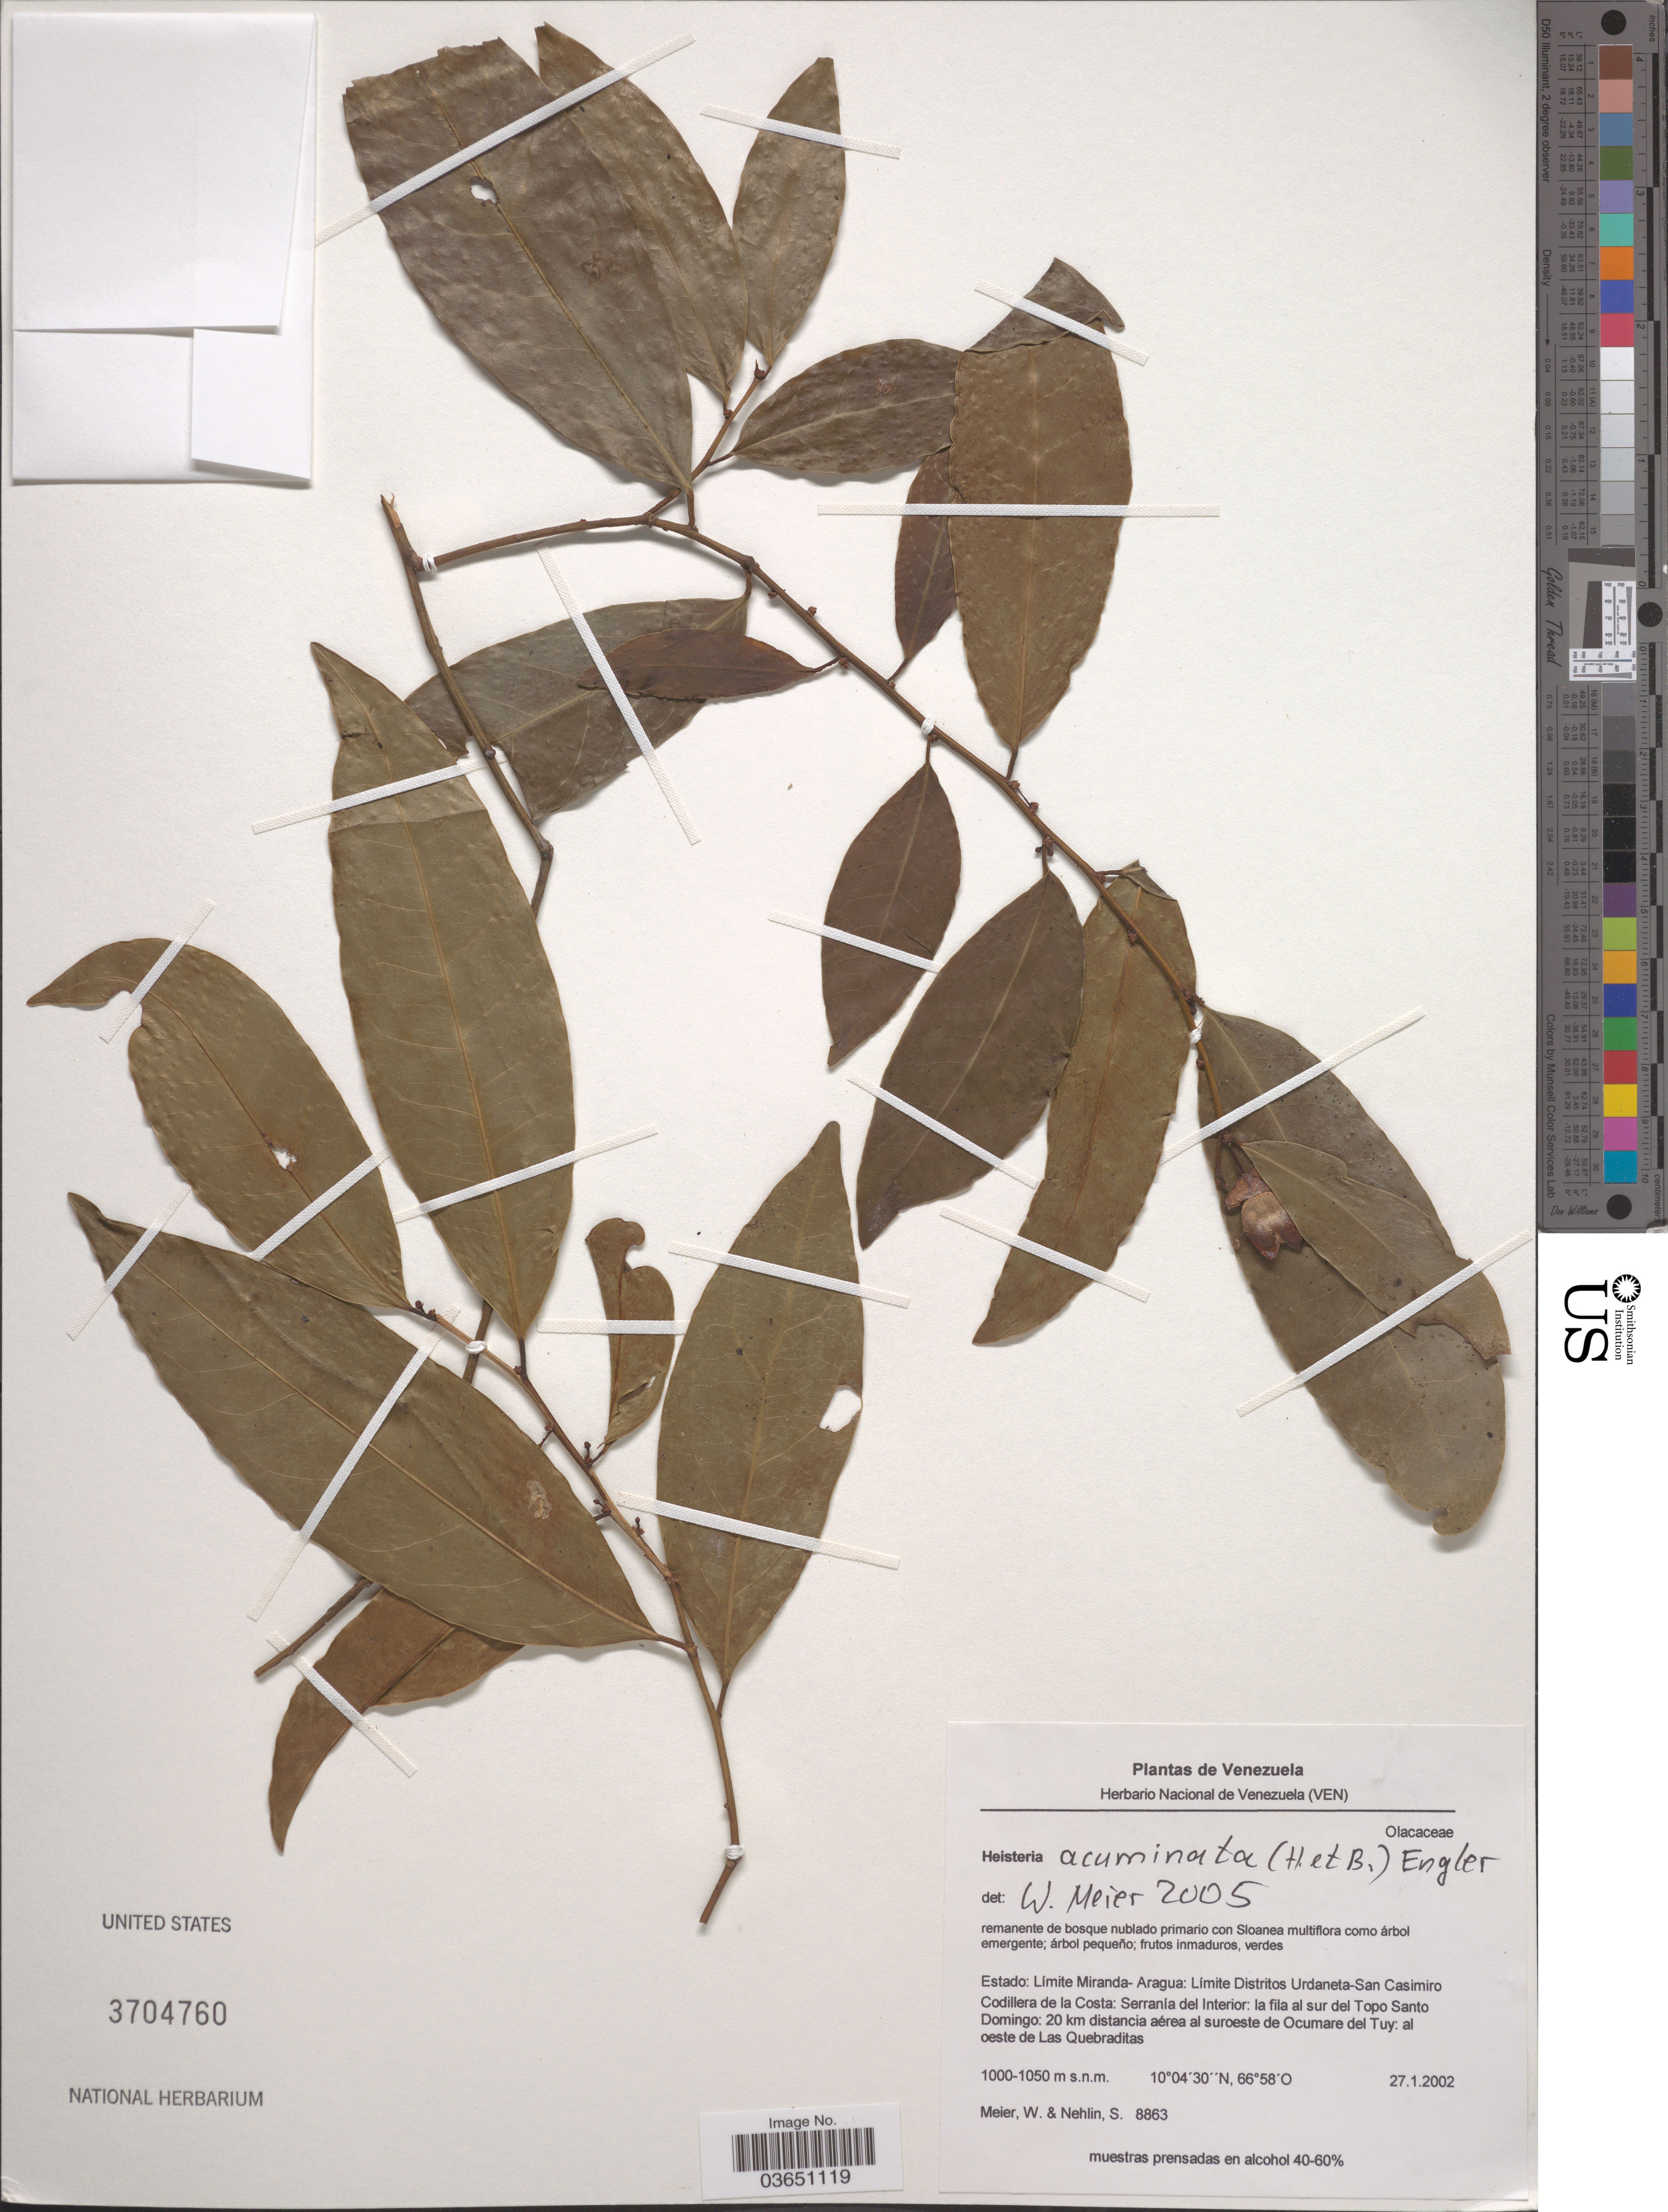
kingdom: Plantae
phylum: Tracheophyta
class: Magnoliopsida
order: Santalales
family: Erythropalaceae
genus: Heisteria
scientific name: Heisteria acuminata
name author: (Humb. & Bonpl.) Engl.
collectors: W. Meier & S. Nehlin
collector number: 8863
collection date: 2002-01-27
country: Venezuela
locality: Limite Miranda-Aragua: Limite Distritos Urdaneta-San Casimiro Codillera de la Costa: Serrania del Interior: la fila al sur del Topo Santo Domingo: 20 km distancia aérea al suroeste de Ocumare del Tuy: al oeste de Las Quebraditas.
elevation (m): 1000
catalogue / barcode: US 3704760